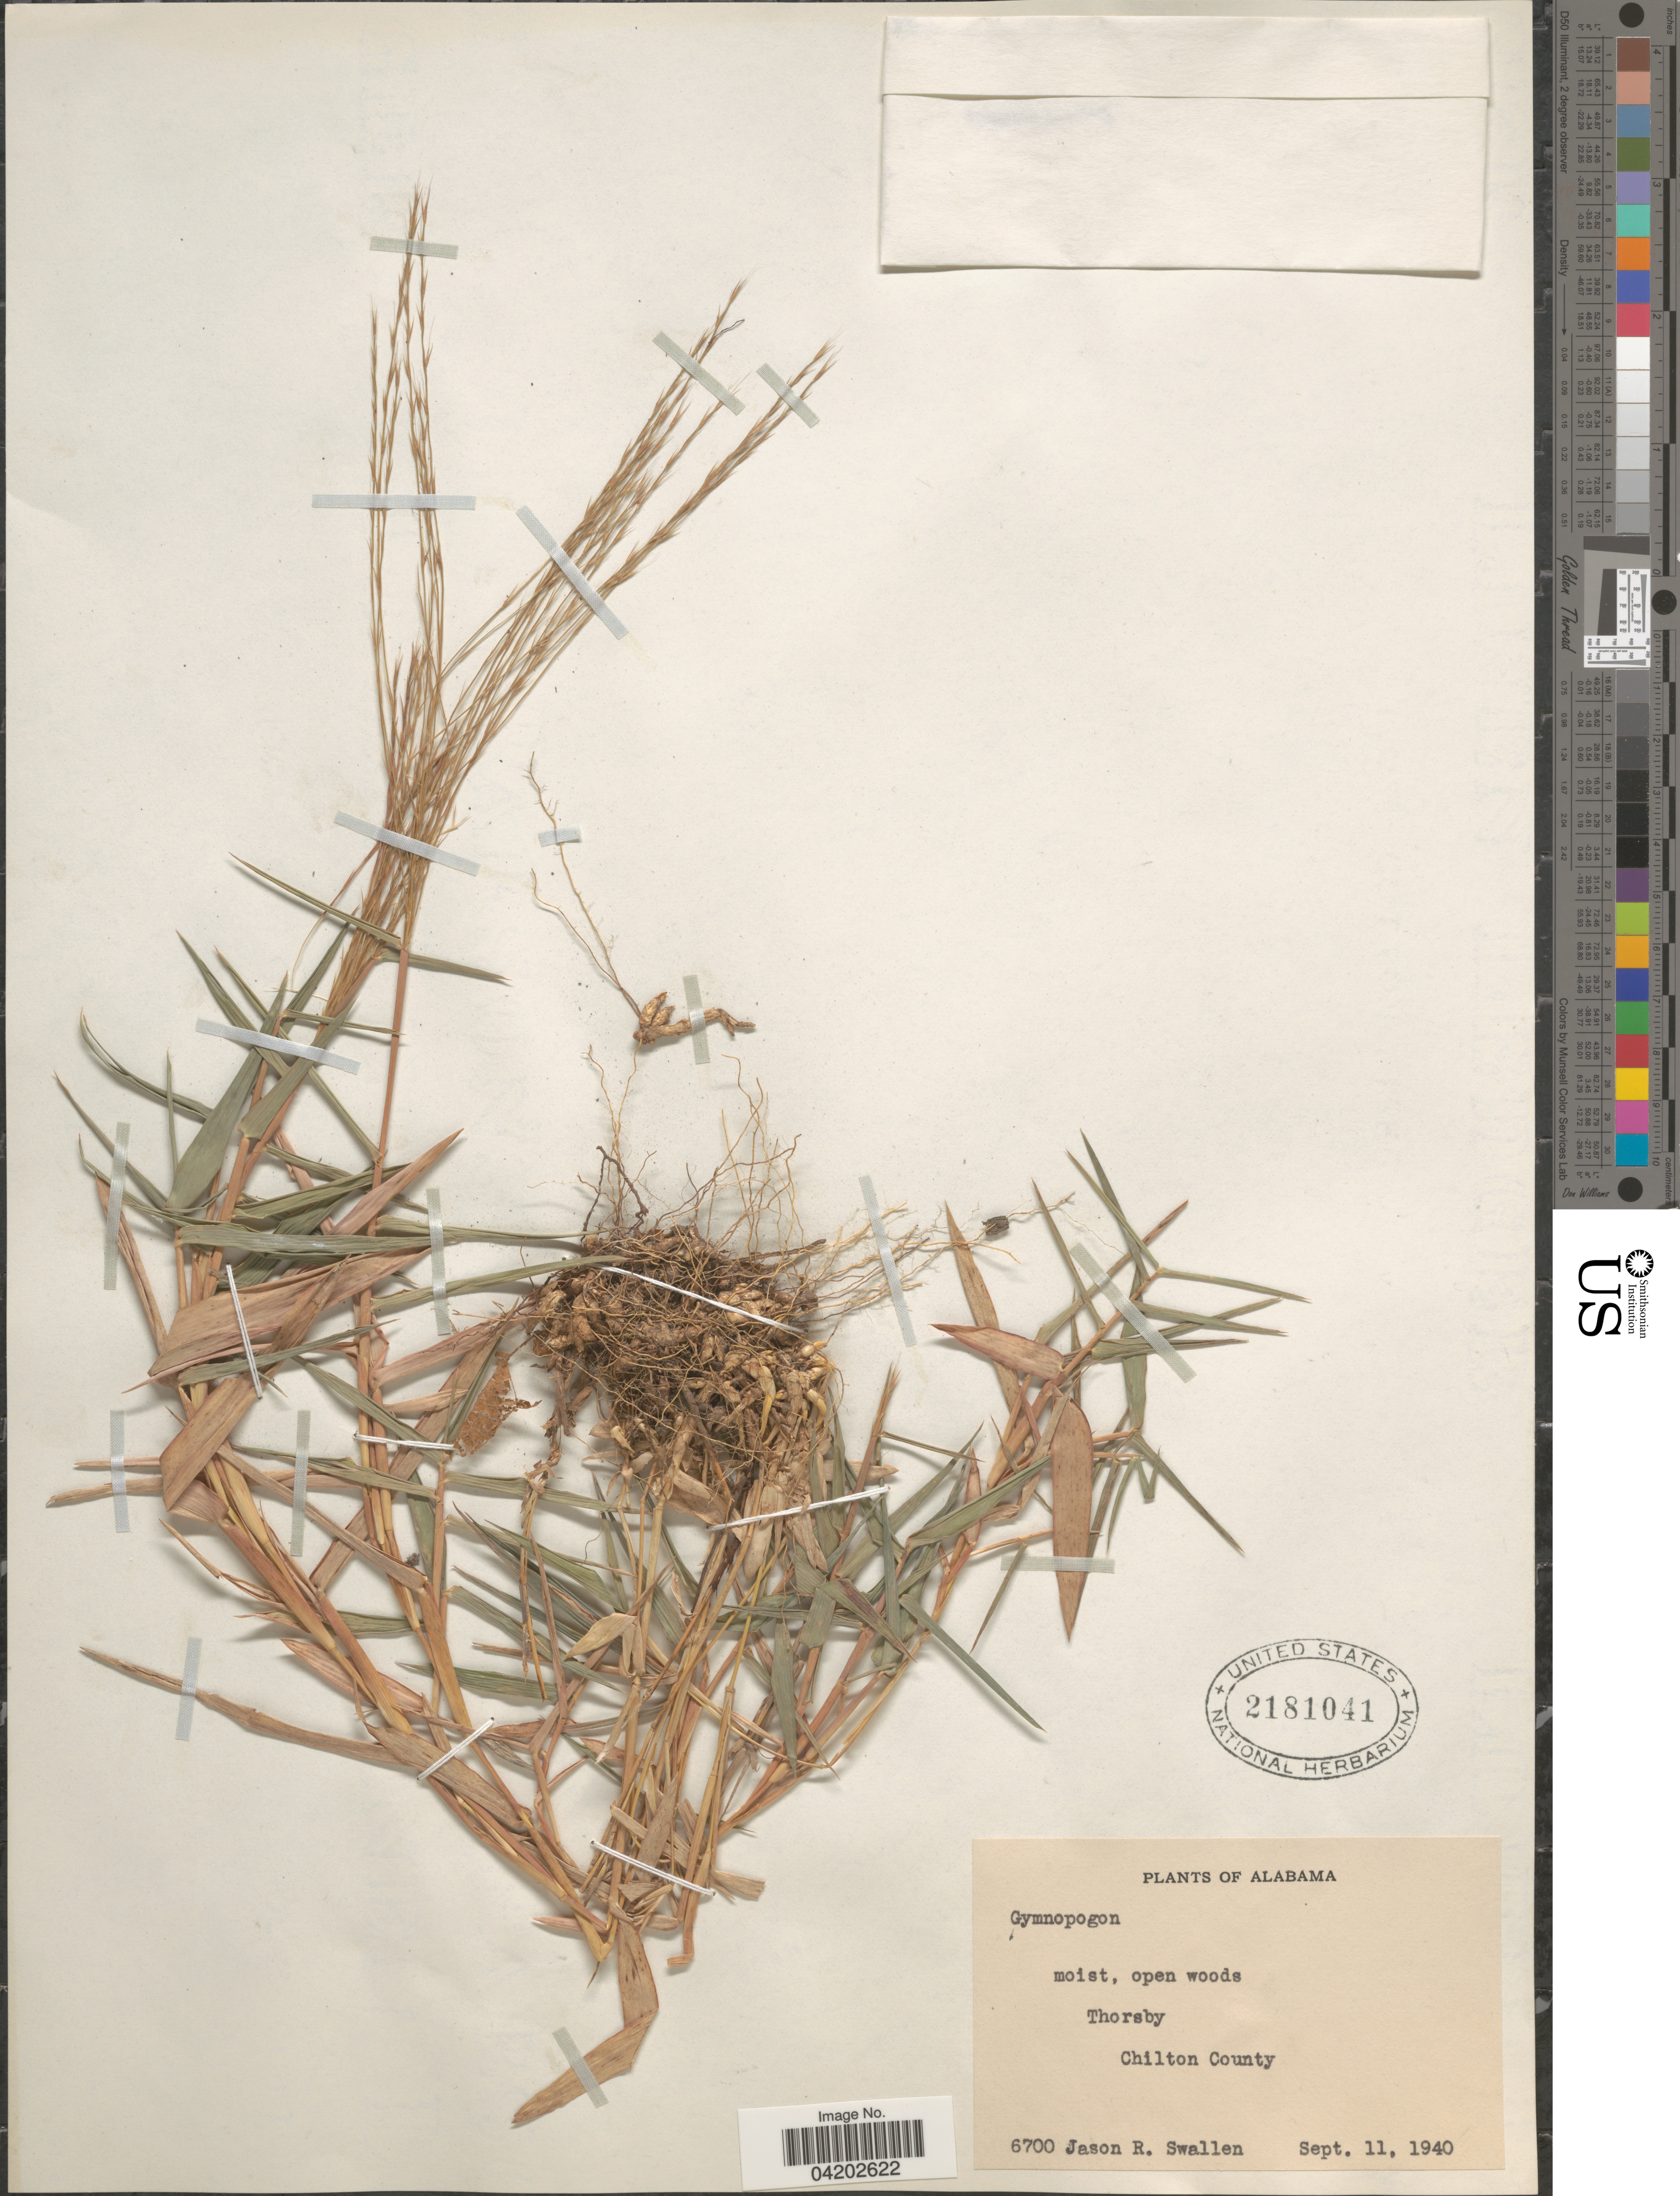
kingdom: Plantae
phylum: Tracheophyta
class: Liliopsida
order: Poales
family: Poaceae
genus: Gymnopogon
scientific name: Gymnopogon sp.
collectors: J. R. Swallen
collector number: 6700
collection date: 1940-09-11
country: United States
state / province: Alabama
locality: Thorsby. Chilton County.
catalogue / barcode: US 2181041